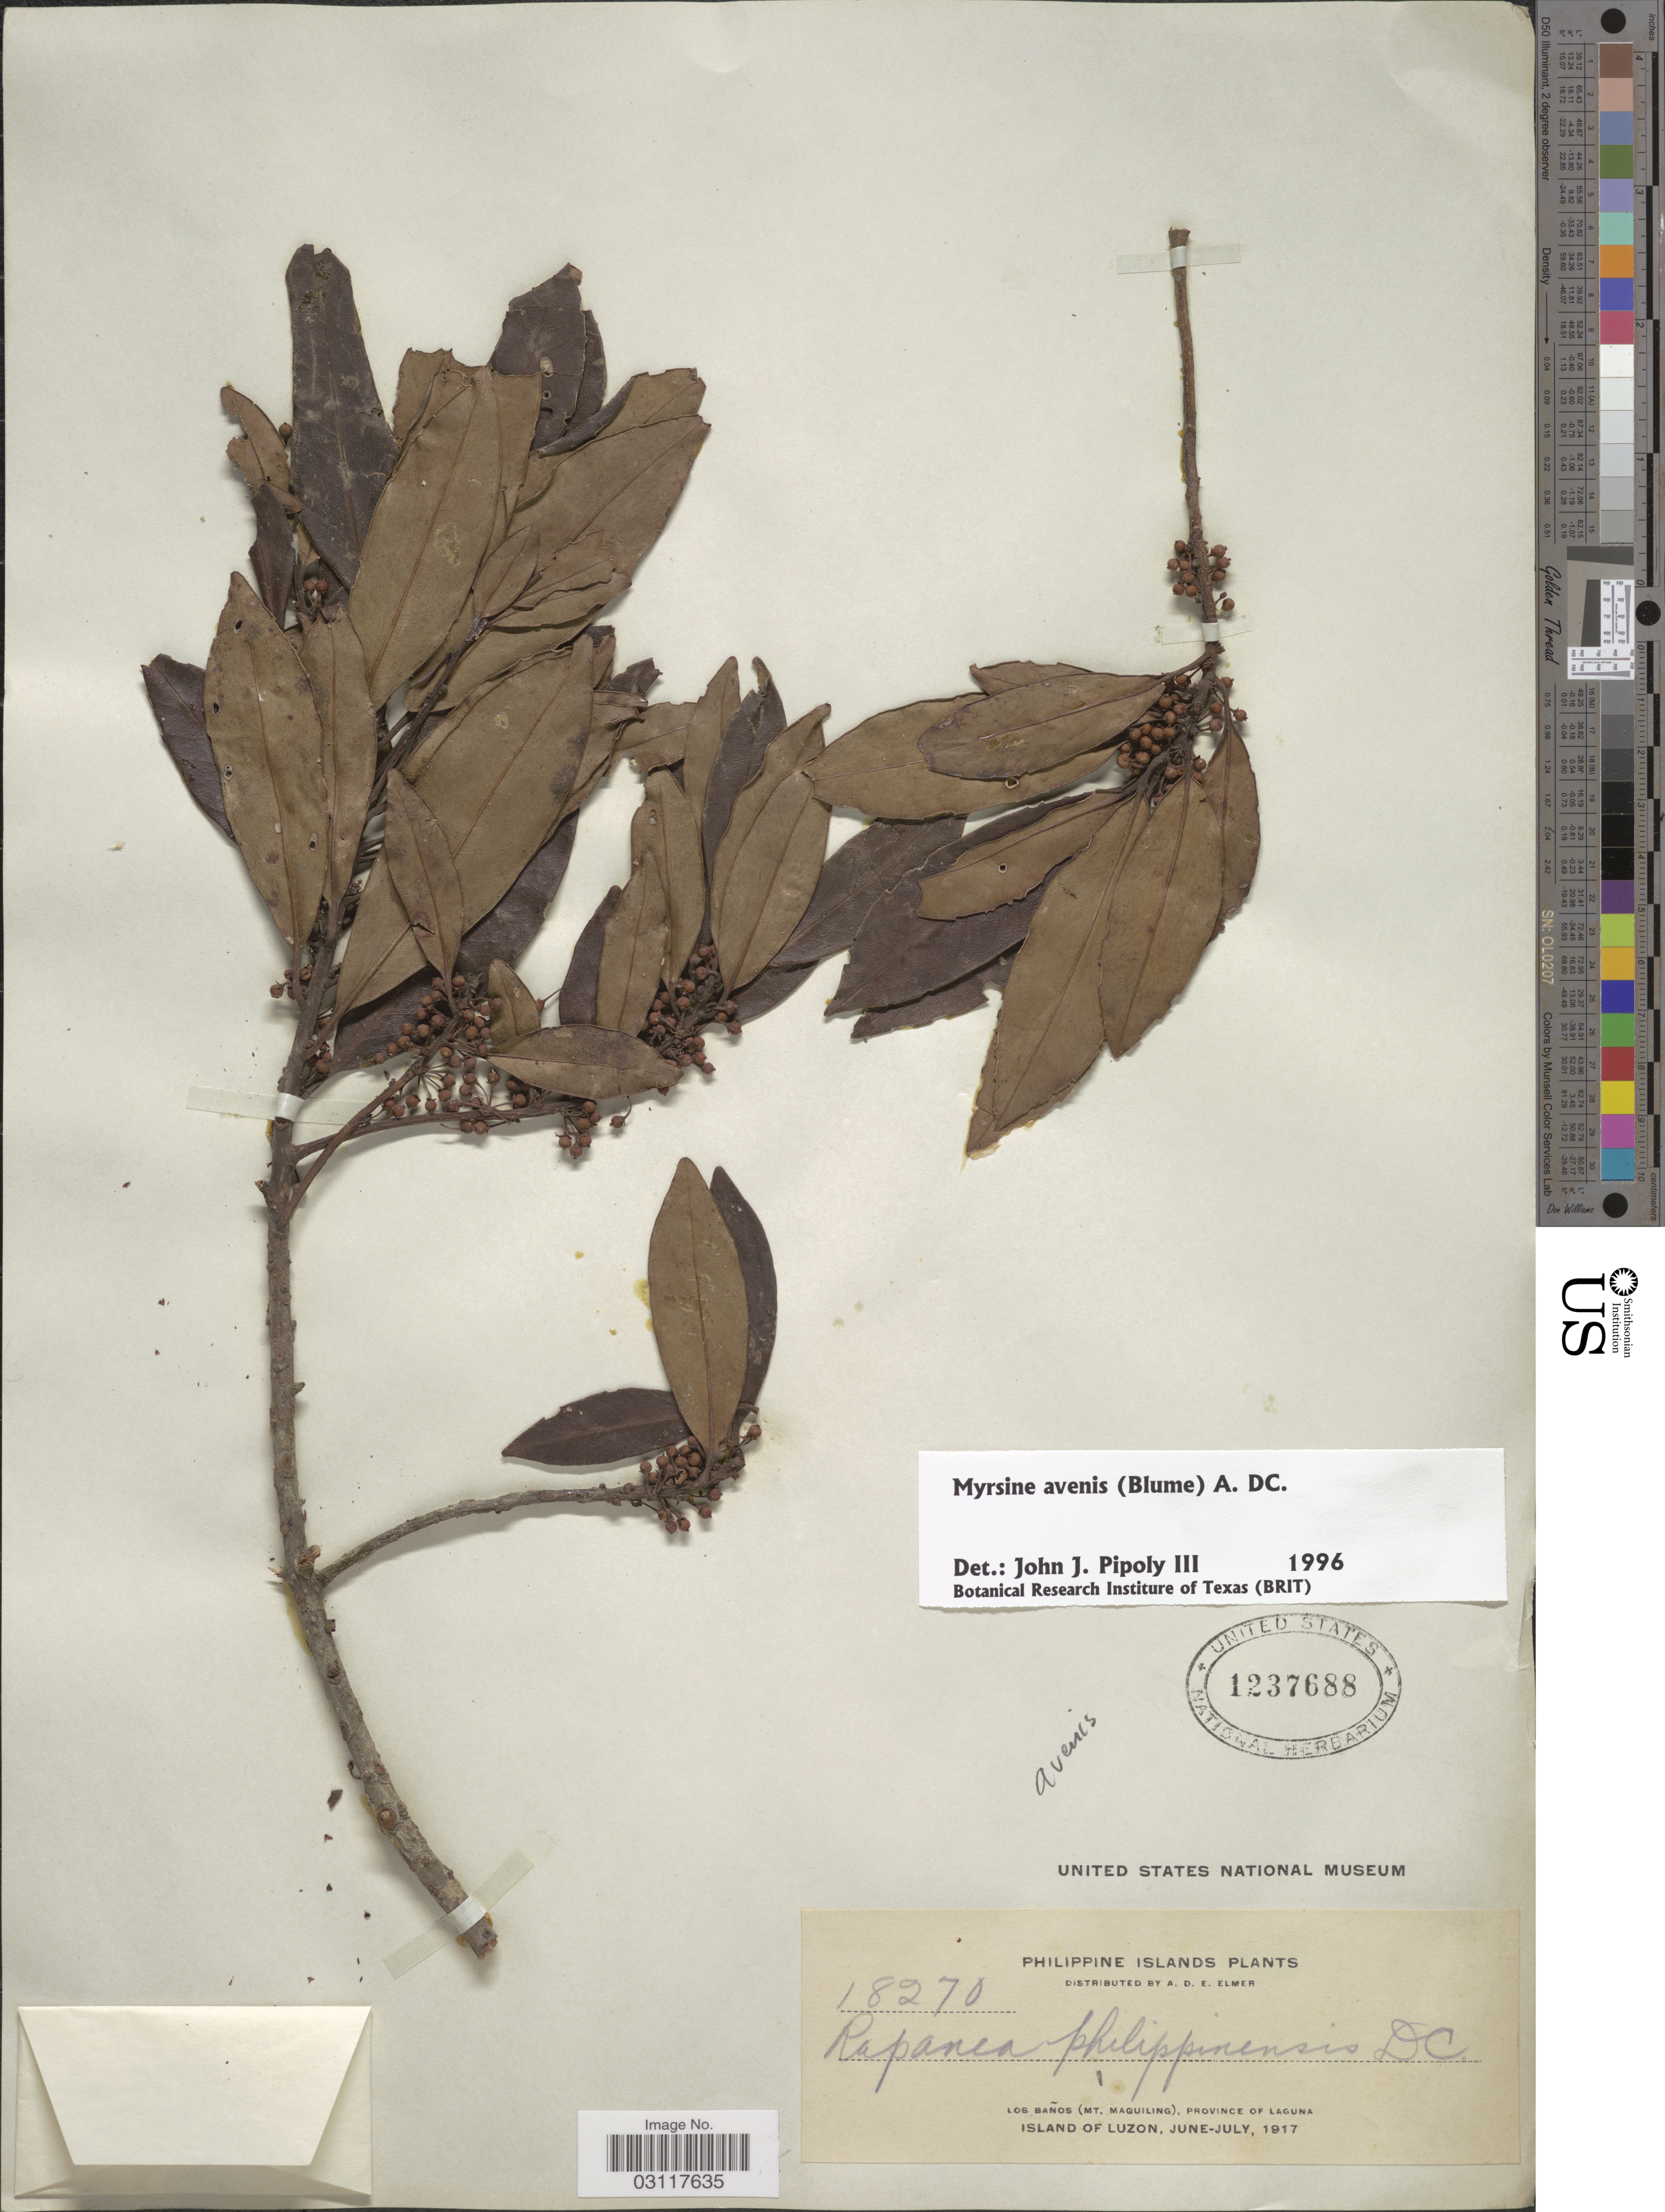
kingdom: Plantae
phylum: Tracheophyta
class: Magnoliopsida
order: Ericales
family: Primulaceae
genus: Myrsine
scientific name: Myrsine avenis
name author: A. DC.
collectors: A. D. E. Elmer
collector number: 18270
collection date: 1917-06/1917-07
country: Philippines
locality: Los Baños (Mt. Maquiling), Province of Laguna, Island of Luzon.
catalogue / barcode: US 1237688